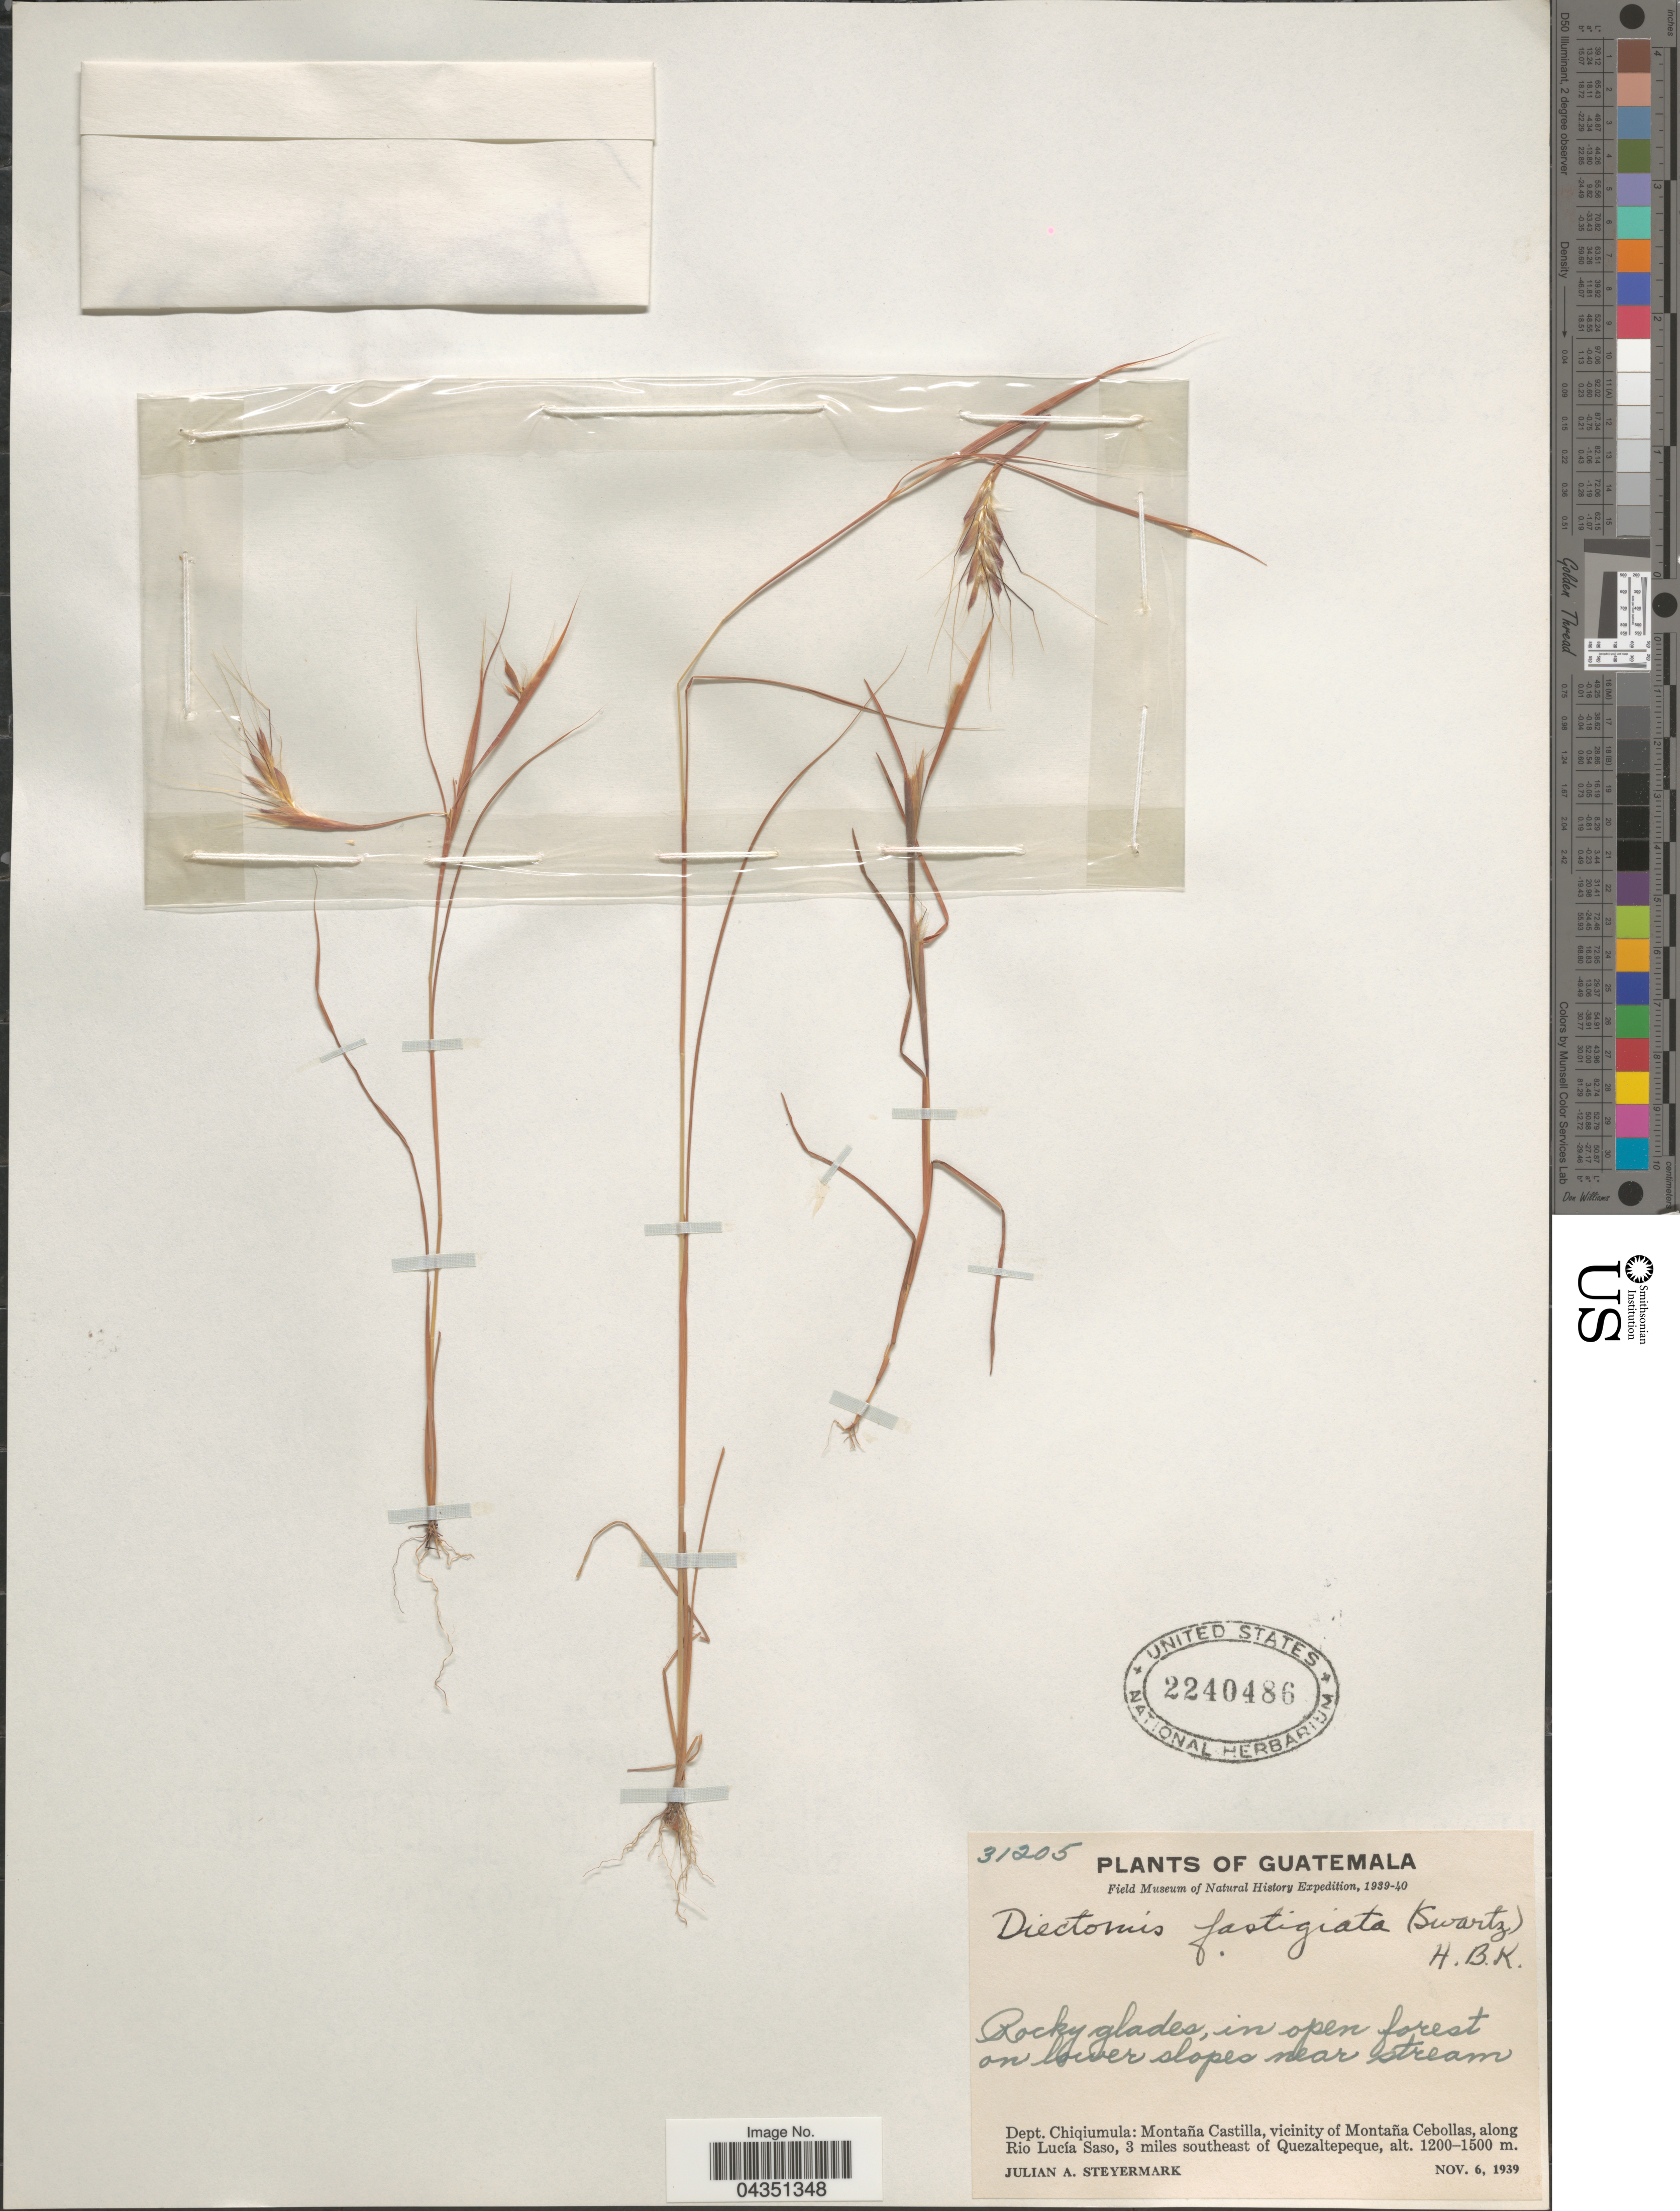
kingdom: Plantae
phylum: Tracheophyta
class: Liliopsida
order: Poales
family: Poaceae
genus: Diectomis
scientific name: Diectomis fastigiata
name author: (Sw.) P. Beauv.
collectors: J. Steyermark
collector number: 31205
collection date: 1939-11-06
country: Guatemala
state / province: Chiquimula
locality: Field Museum of Natural History Expedition, 1939-40. Rocky glades, in open forest on lower slopes near stream. Dept. Chiquimula; Montaña Castilla, vicinity of Montaña Cebollas, along Rio Lucía Saso, 3 miles southeast of Quezaltepeque.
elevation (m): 1200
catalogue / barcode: US 2240486